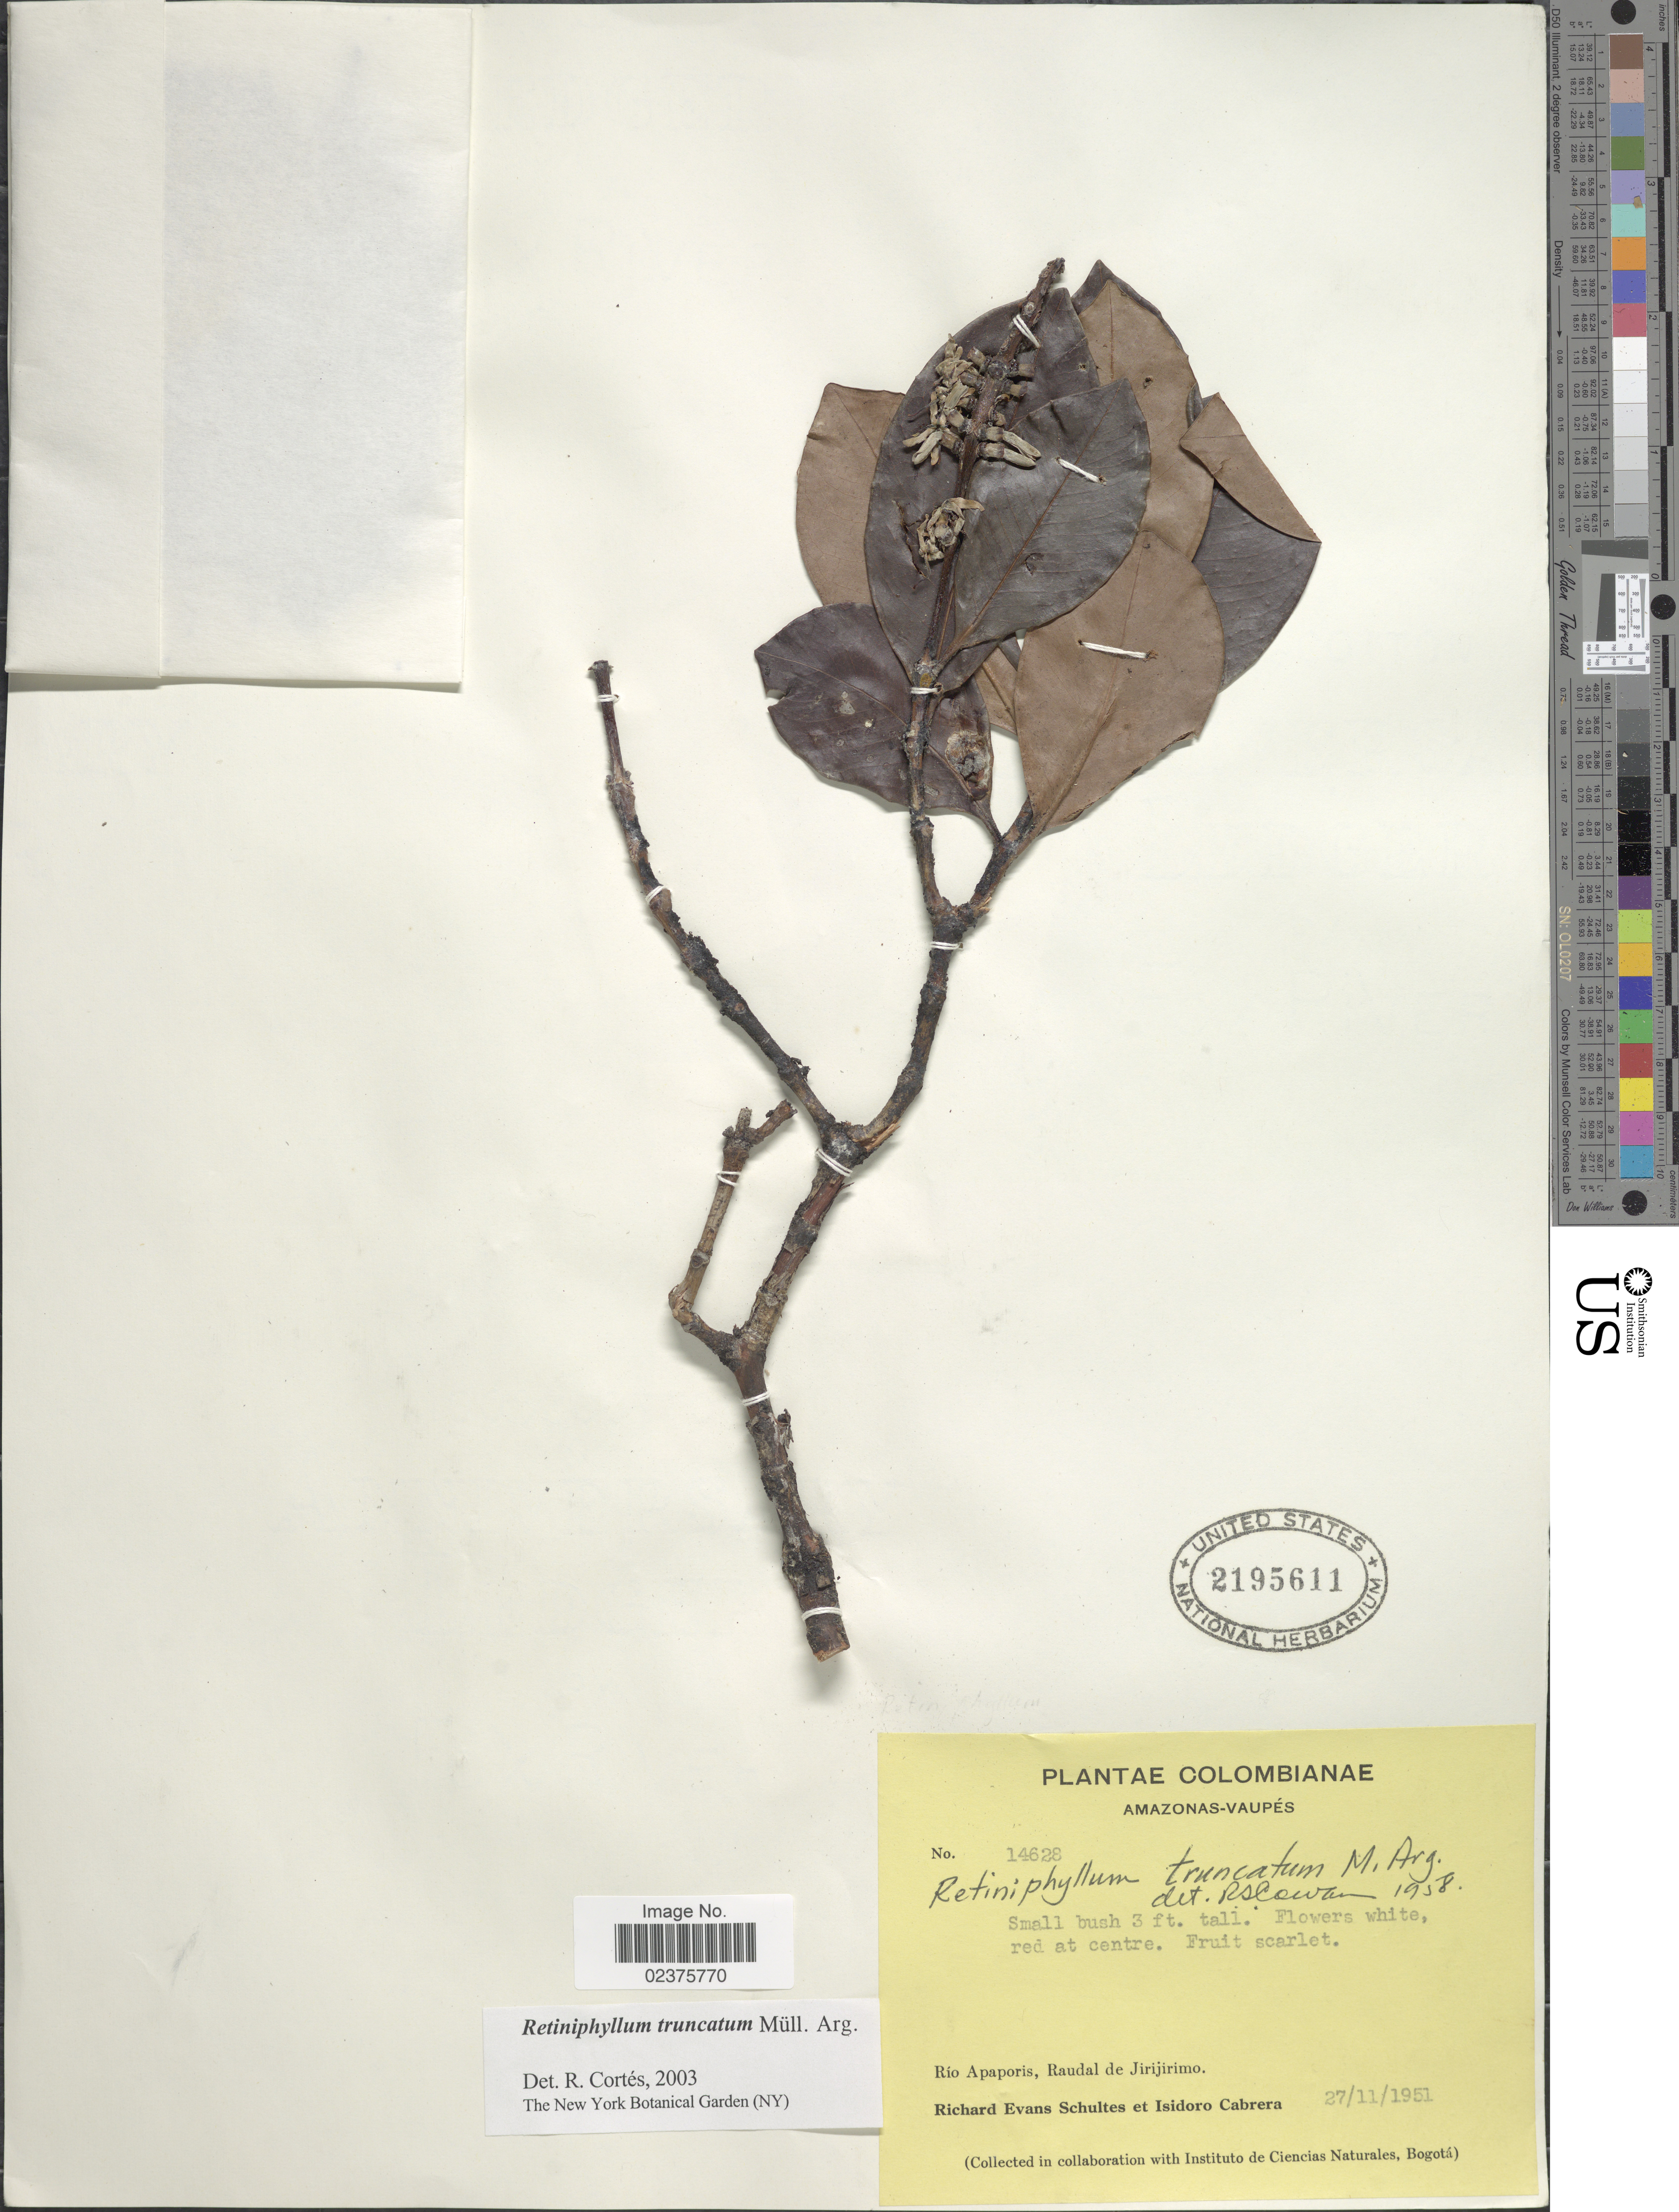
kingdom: Plantae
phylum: Tracheophyta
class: Magnoliopsida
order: Gentianales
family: Rubiaceae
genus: Retiniphyllum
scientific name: Retiniphyllum truncatum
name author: Müll. Arg.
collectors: R. E. Schultes & I. Cabrera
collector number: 14628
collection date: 1951-11-27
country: Colombia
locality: Amazonas-Vaupes, Rio Apaporis, Raudal de Jirijirimo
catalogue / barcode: US 2195611